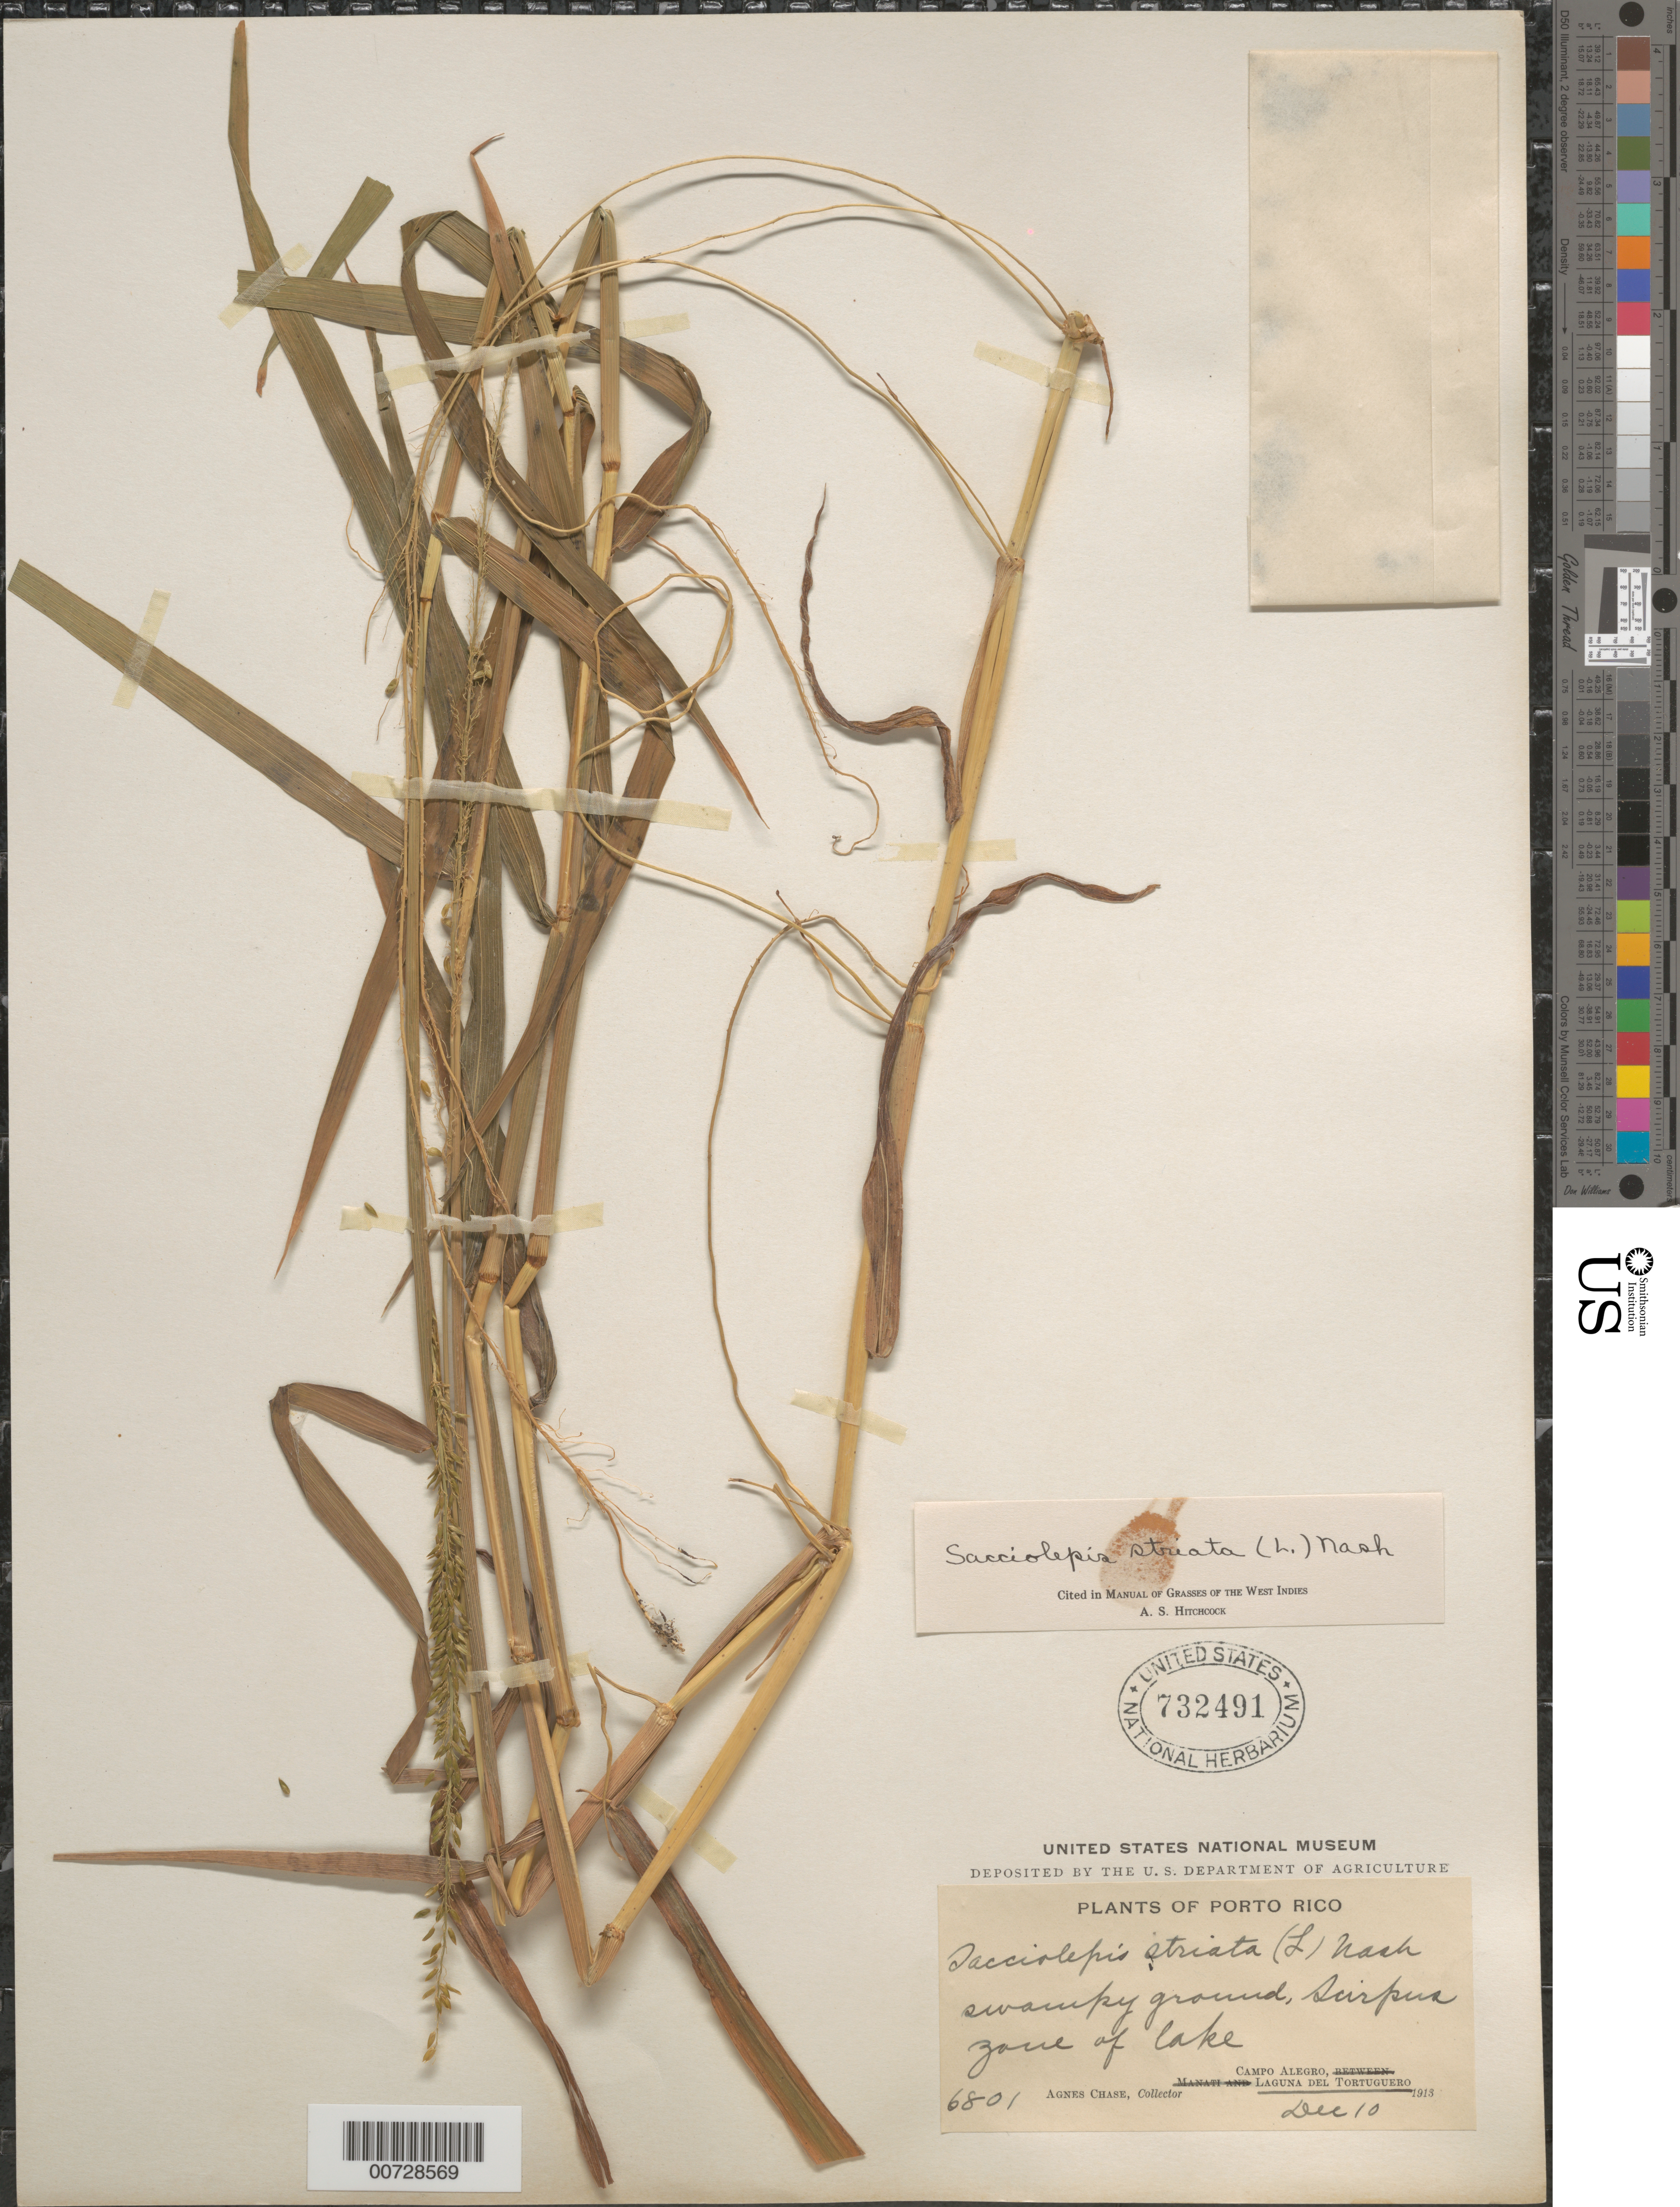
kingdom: Plantae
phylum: Tracheophyta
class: Liliopsida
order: Poales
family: Poaceae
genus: Sacciolepis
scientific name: Sacciolepis striata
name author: (L.) Nash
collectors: A. Chase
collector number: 6801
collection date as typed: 10 Dec 1913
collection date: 1913-12-10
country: Puerto Rico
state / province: Manatí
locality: Campo Alegro, Laguna del Tortuguero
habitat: Swampy grounds, Scirpus zone of lake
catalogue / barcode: US 732491